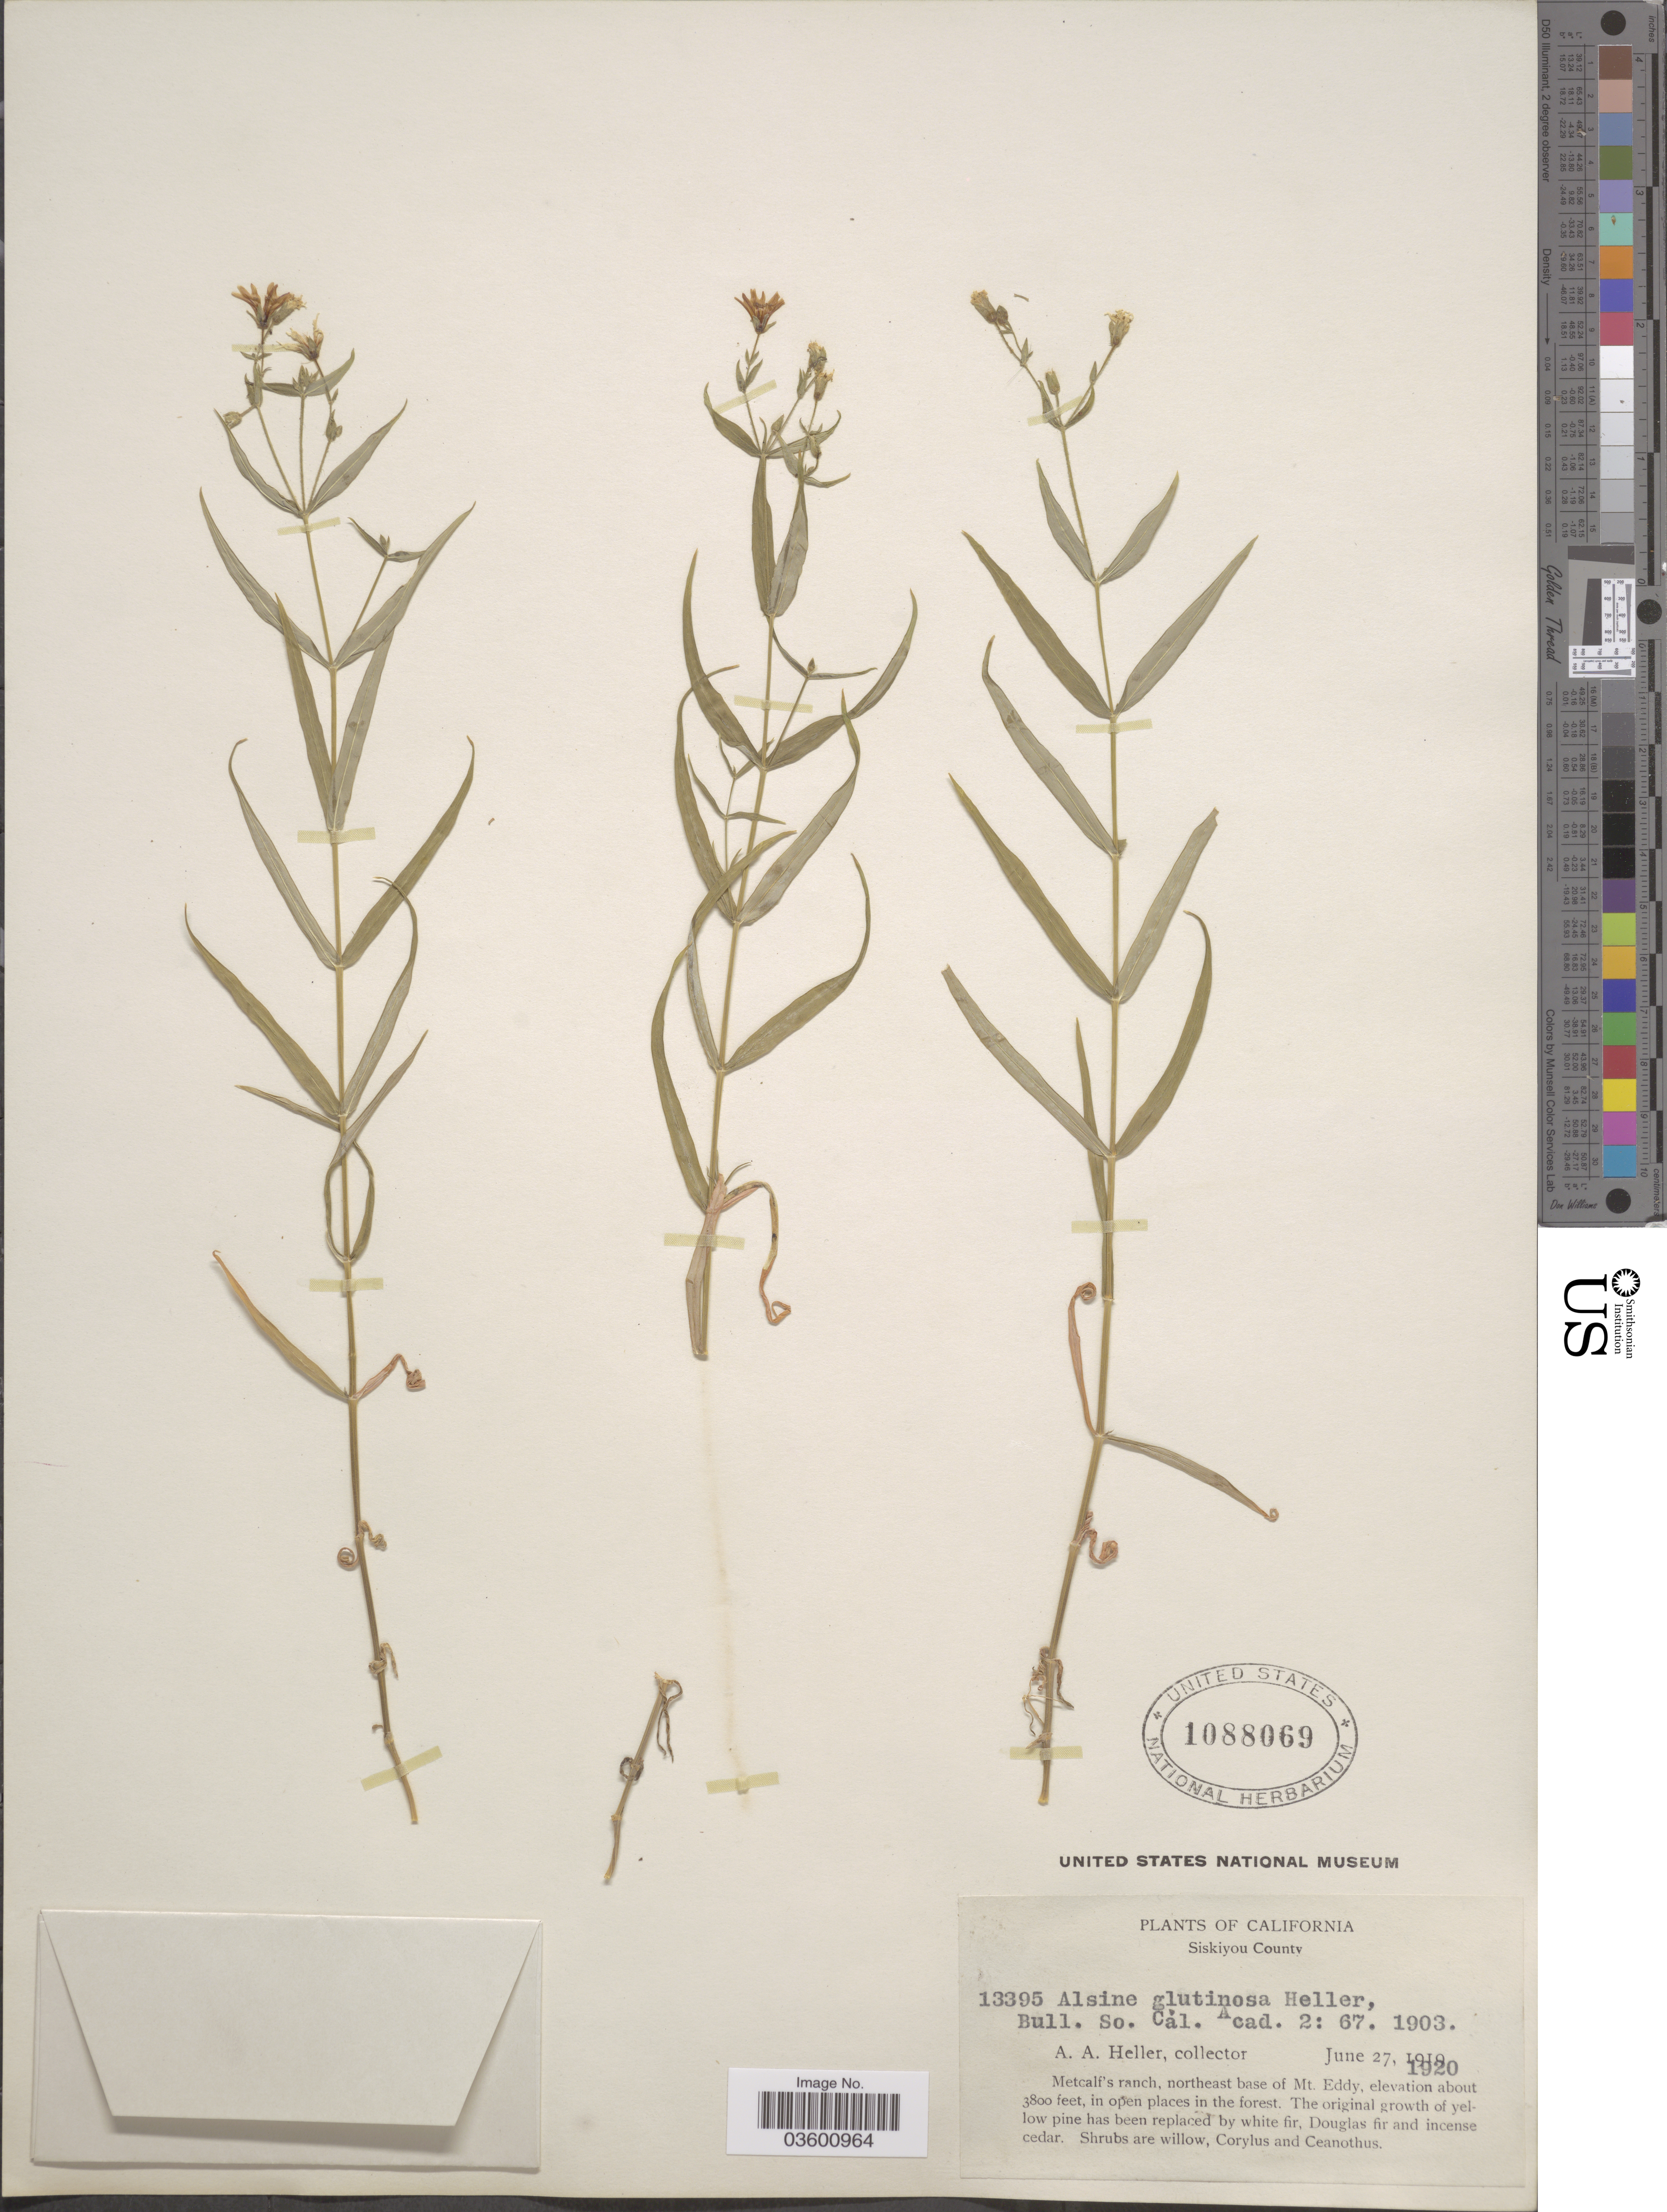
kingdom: Plantae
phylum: Tracheophyta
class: Magnoliopsida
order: Caryophyllales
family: Caryophyllaceae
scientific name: Torreyostellaria jamesiana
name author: (Torr.) Gang Yao et al.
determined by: Strong, M. T., (US), Smithsonian Institution - National Museum of Natural History (UNITED STATES)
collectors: A. A. Heller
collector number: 13395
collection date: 1920-06-27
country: United States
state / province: California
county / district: Siskiyou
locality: Siskiyou County. Metcalf's ranch, northeast base of Mt. Eddy.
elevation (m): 1158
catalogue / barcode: US 1088069